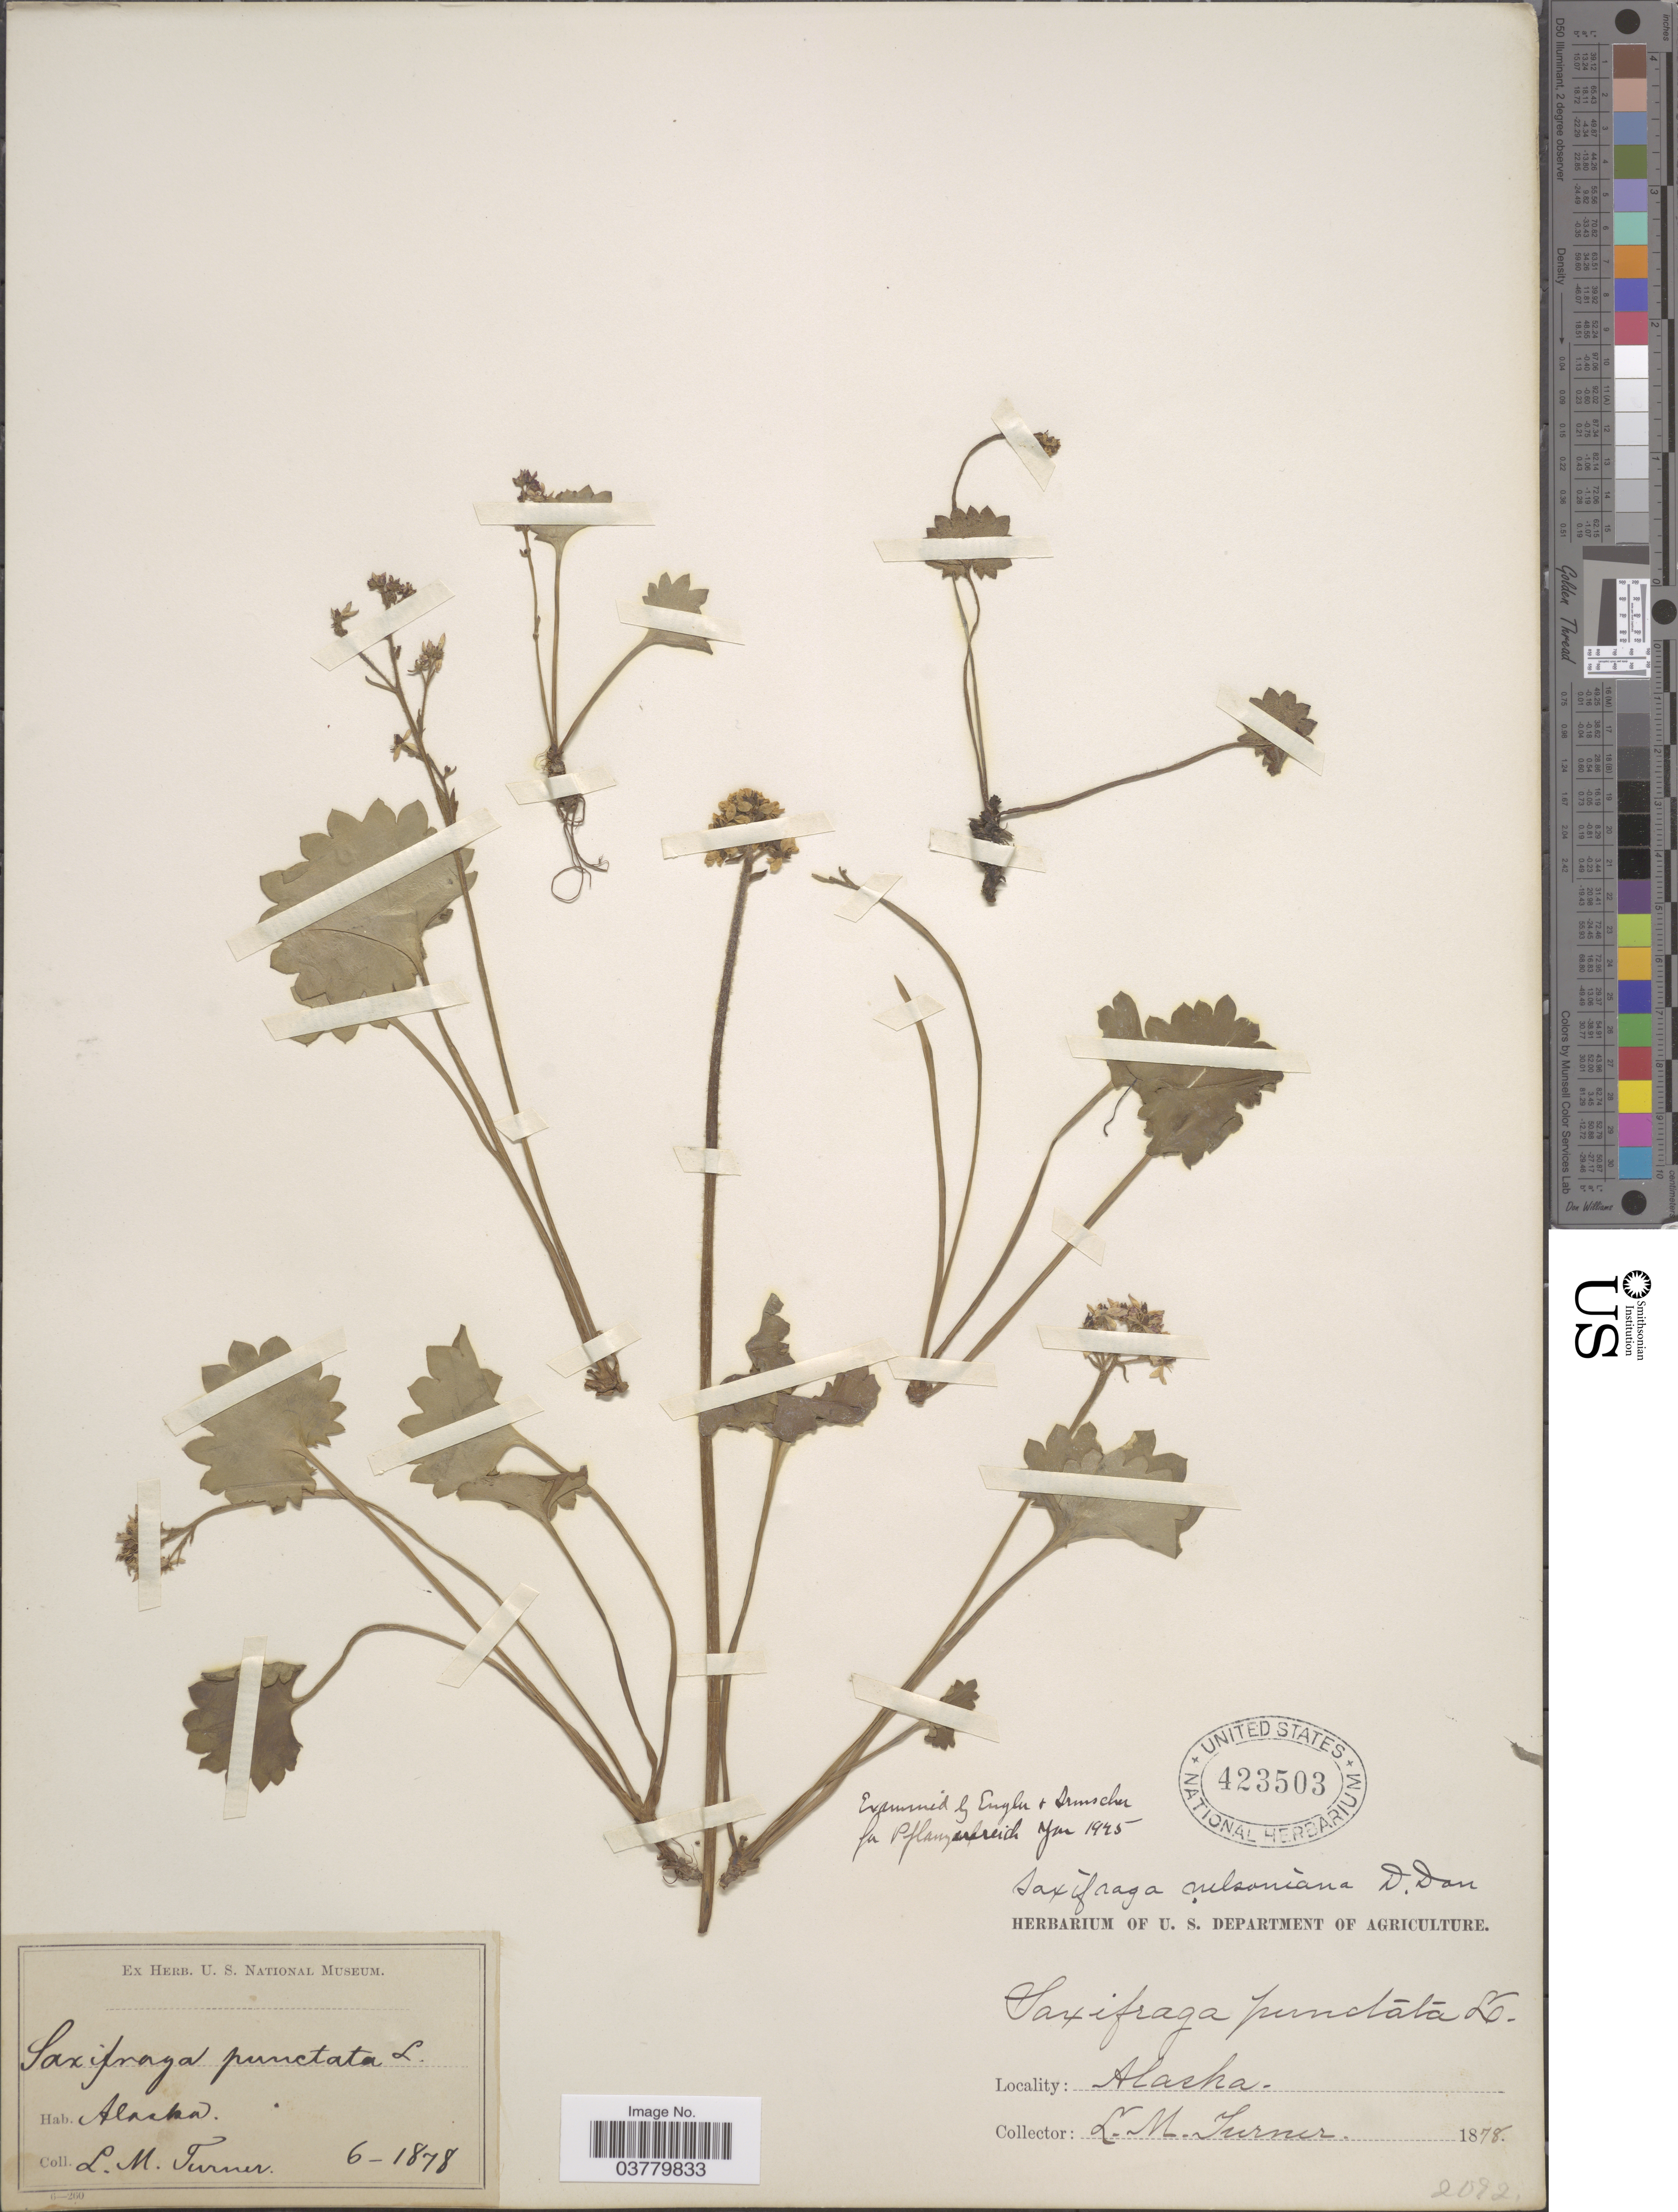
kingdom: Plantae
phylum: Tracheophyta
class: Magnoliopsida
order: Saxifragales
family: Saxifragaceae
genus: Micranthes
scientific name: Micranthes nelsoniana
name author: (D. Don) Small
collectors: L. M. Turner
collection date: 1878-06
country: United States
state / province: Alaska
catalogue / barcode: US 423503